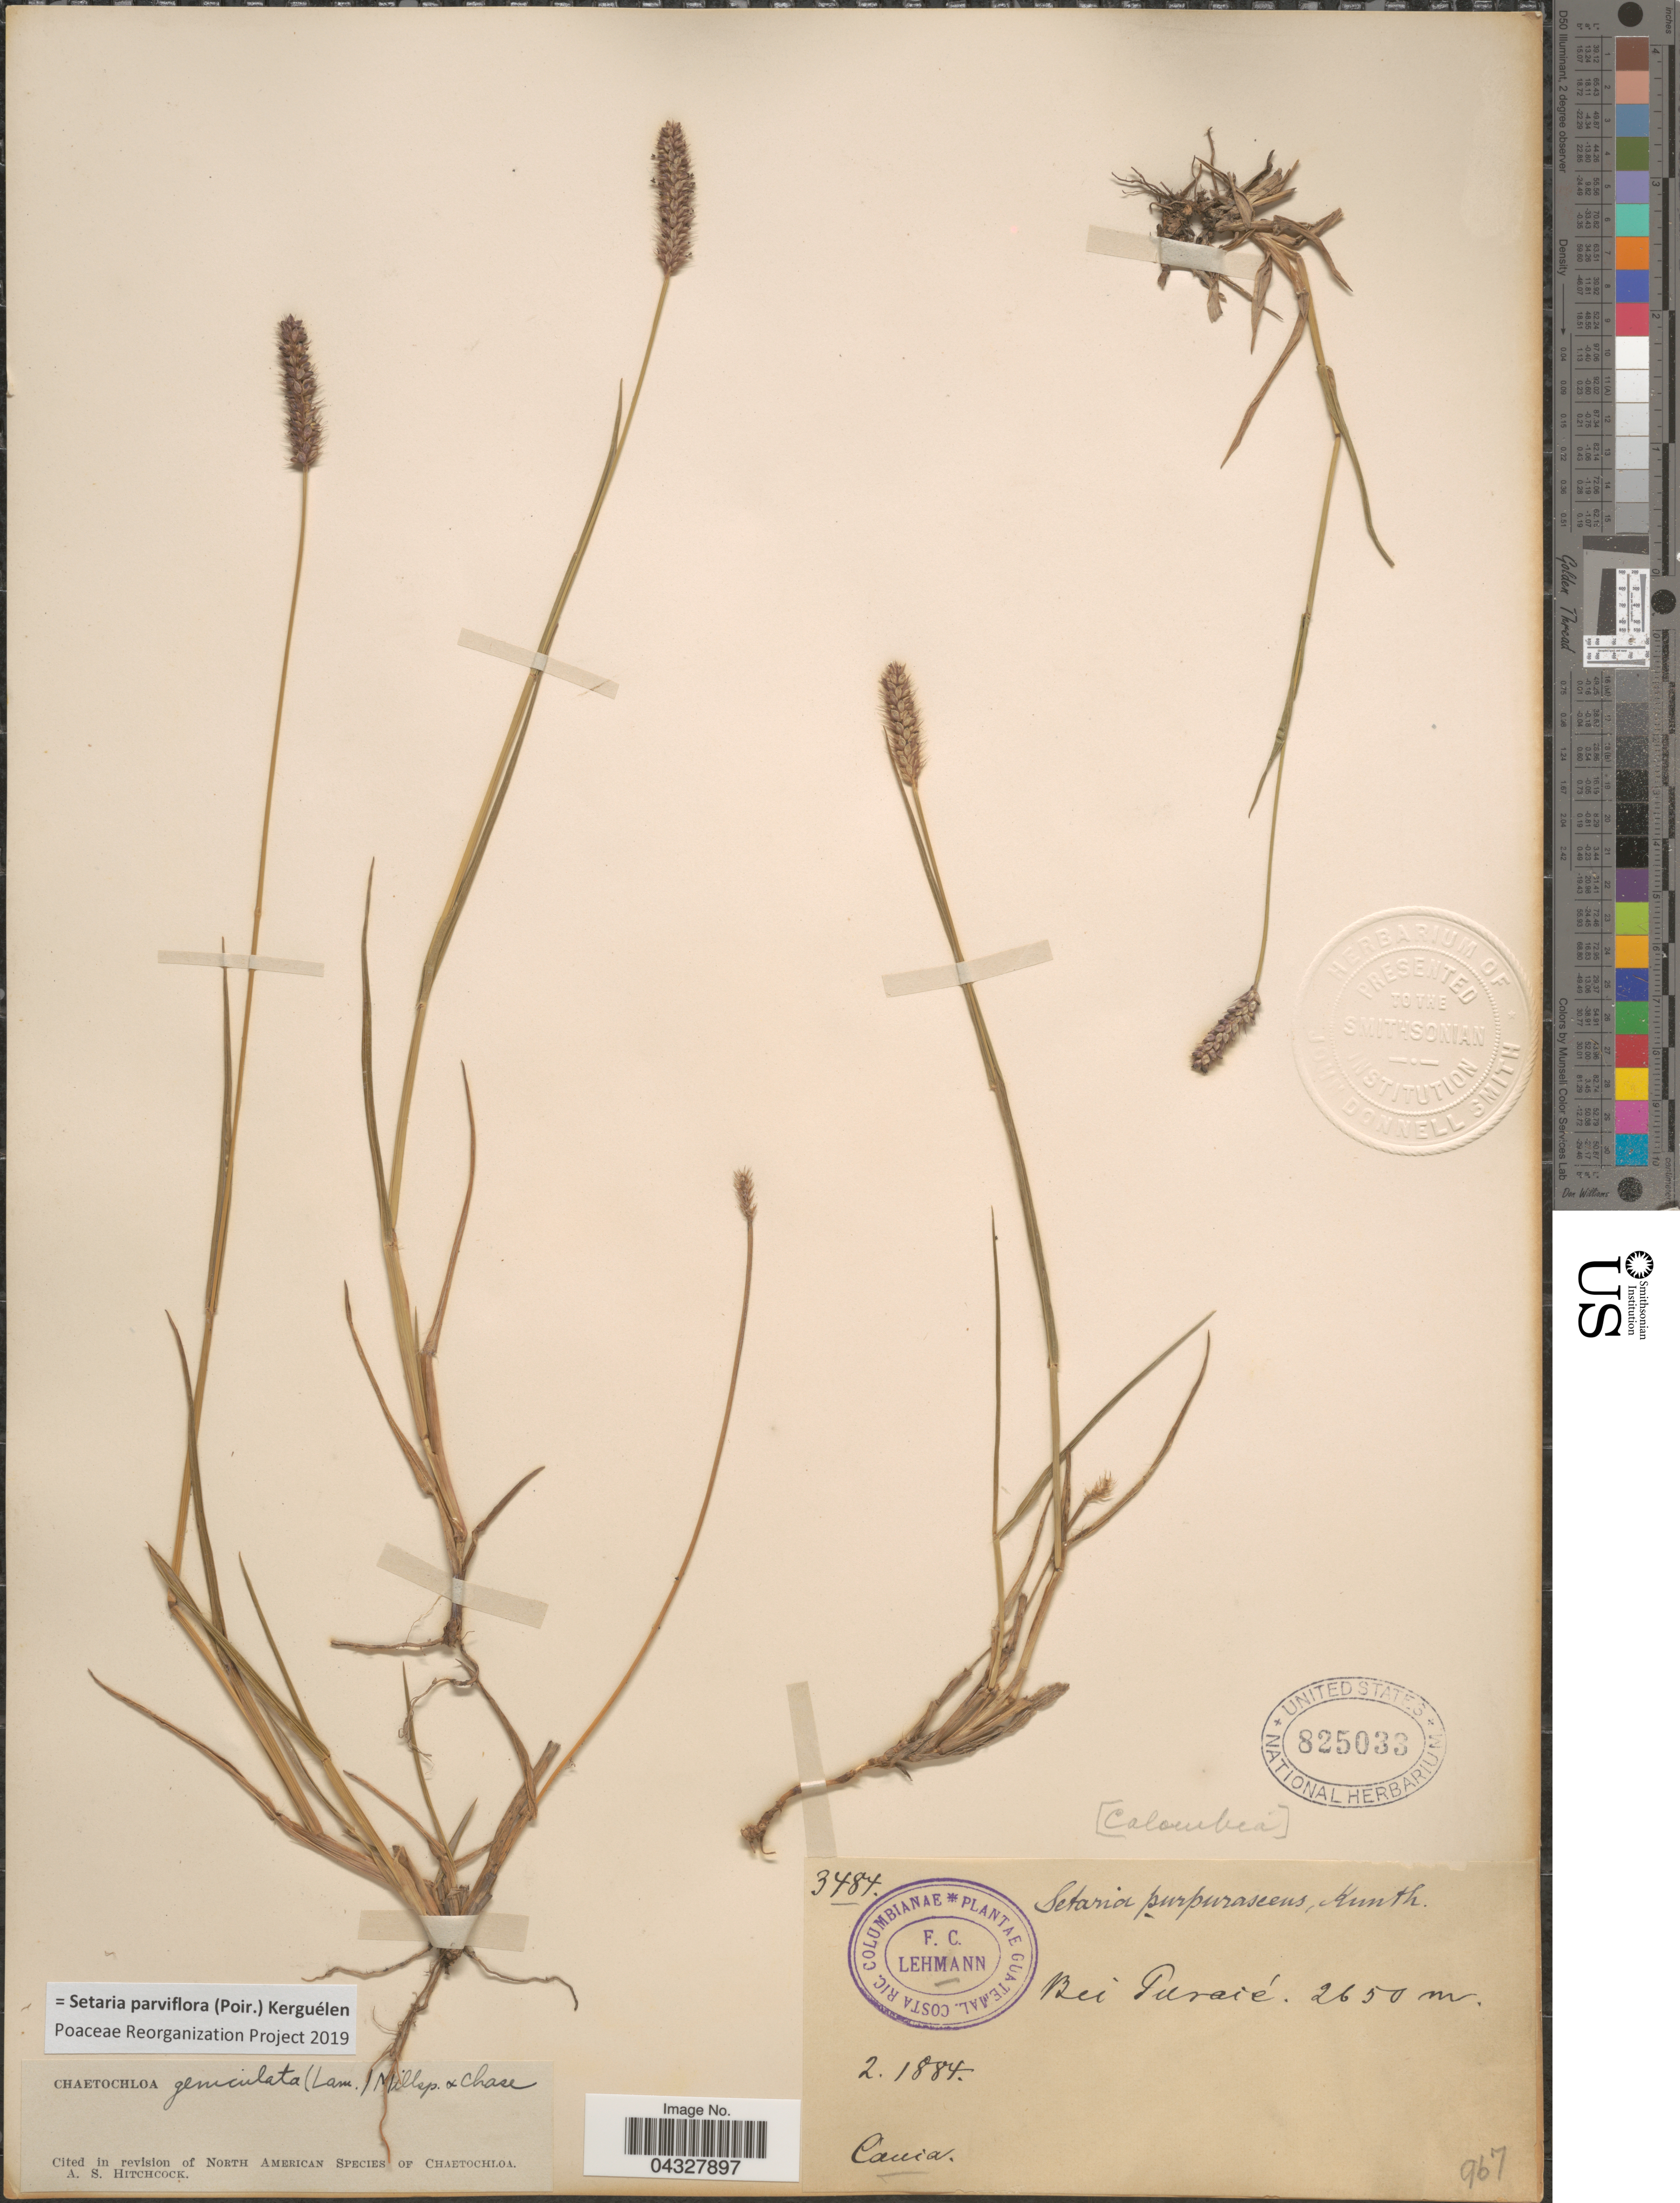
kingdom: Plantae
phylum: Tracheophyta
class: Liliopsida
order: Poales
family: Poaceae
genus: Setaria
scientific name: Setaria parviflora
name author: (Poir.) Kerguélen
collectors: F. C. Lehmann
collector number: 3484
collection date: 1884-02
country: Colombia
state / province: Cauca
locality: Bei Puracé.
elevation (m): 2650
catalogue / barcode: US 825033